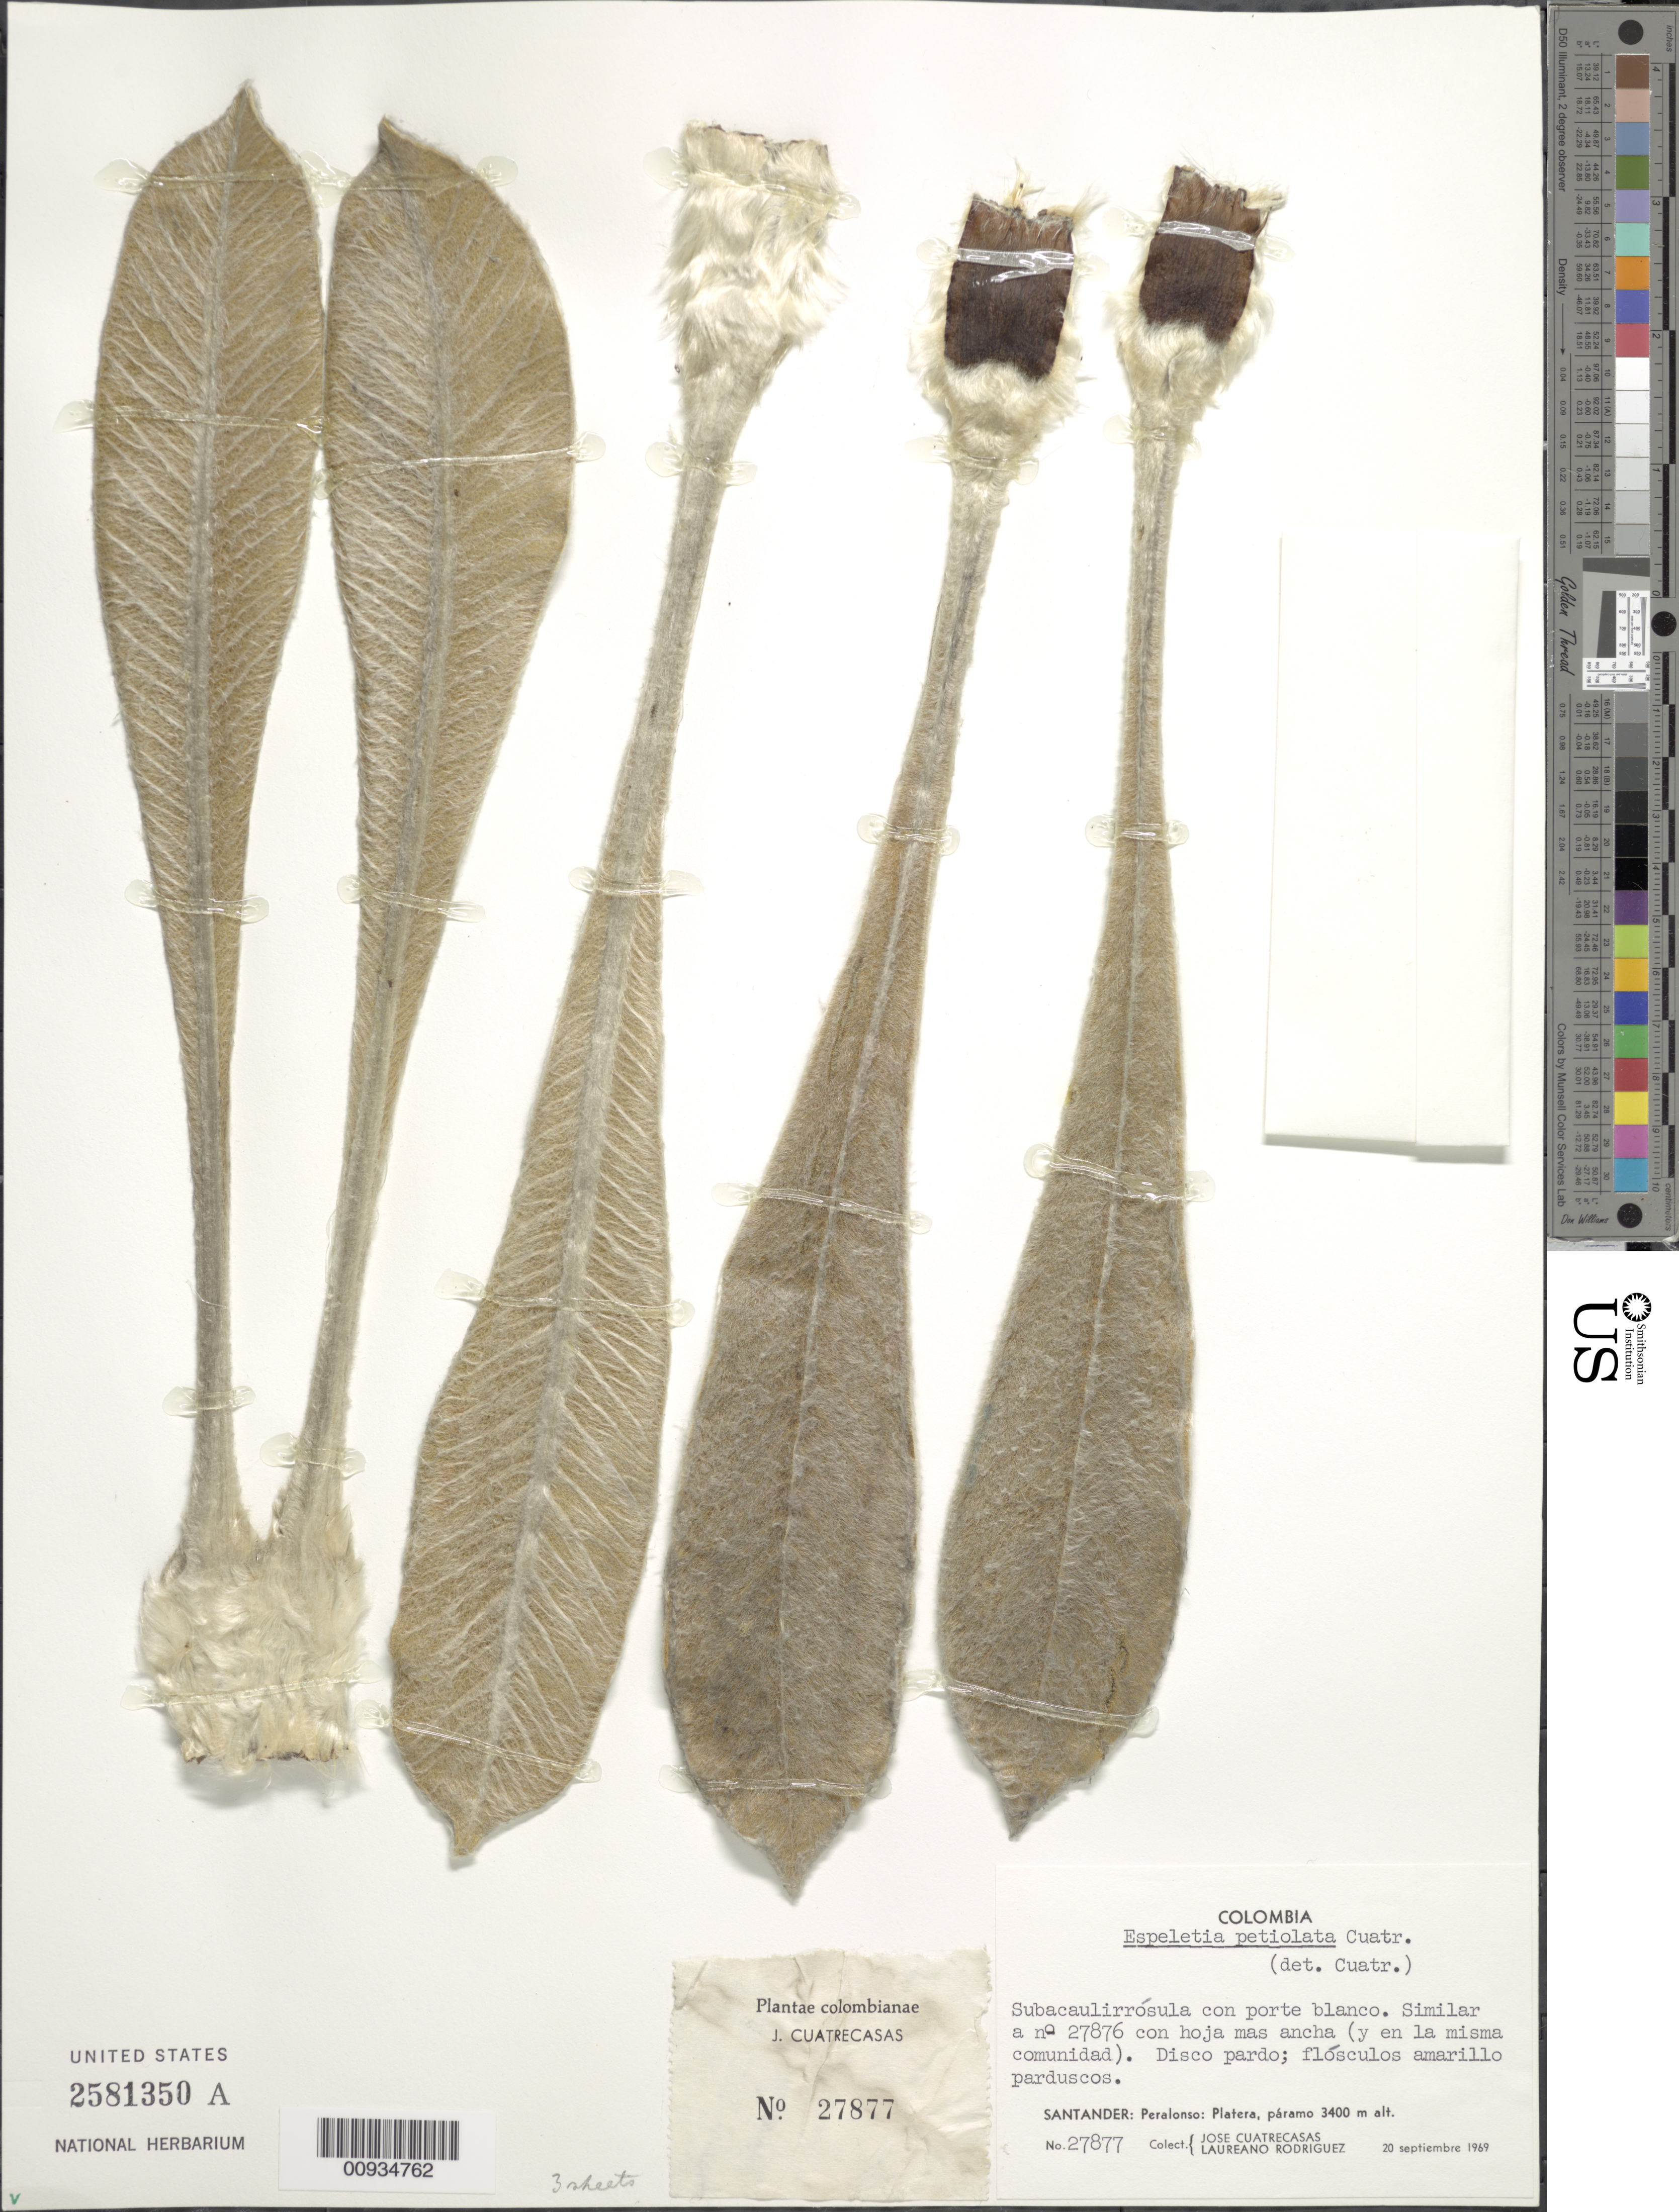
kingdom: Plantae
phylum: Tracheophyta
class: Magnoliopsida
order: Asterales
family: Asteraceae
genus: Espeletiopsis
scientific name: Espeletiopsis petiolata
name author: (Cuatrec.) Cuatrec.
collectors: J. Cuatrecasas & L. Rodriguez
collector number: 27877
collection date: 1969-09-20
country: Colombia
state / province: Santander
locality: Peralonso, Platera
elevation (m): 3400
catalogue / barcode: US 2581350A